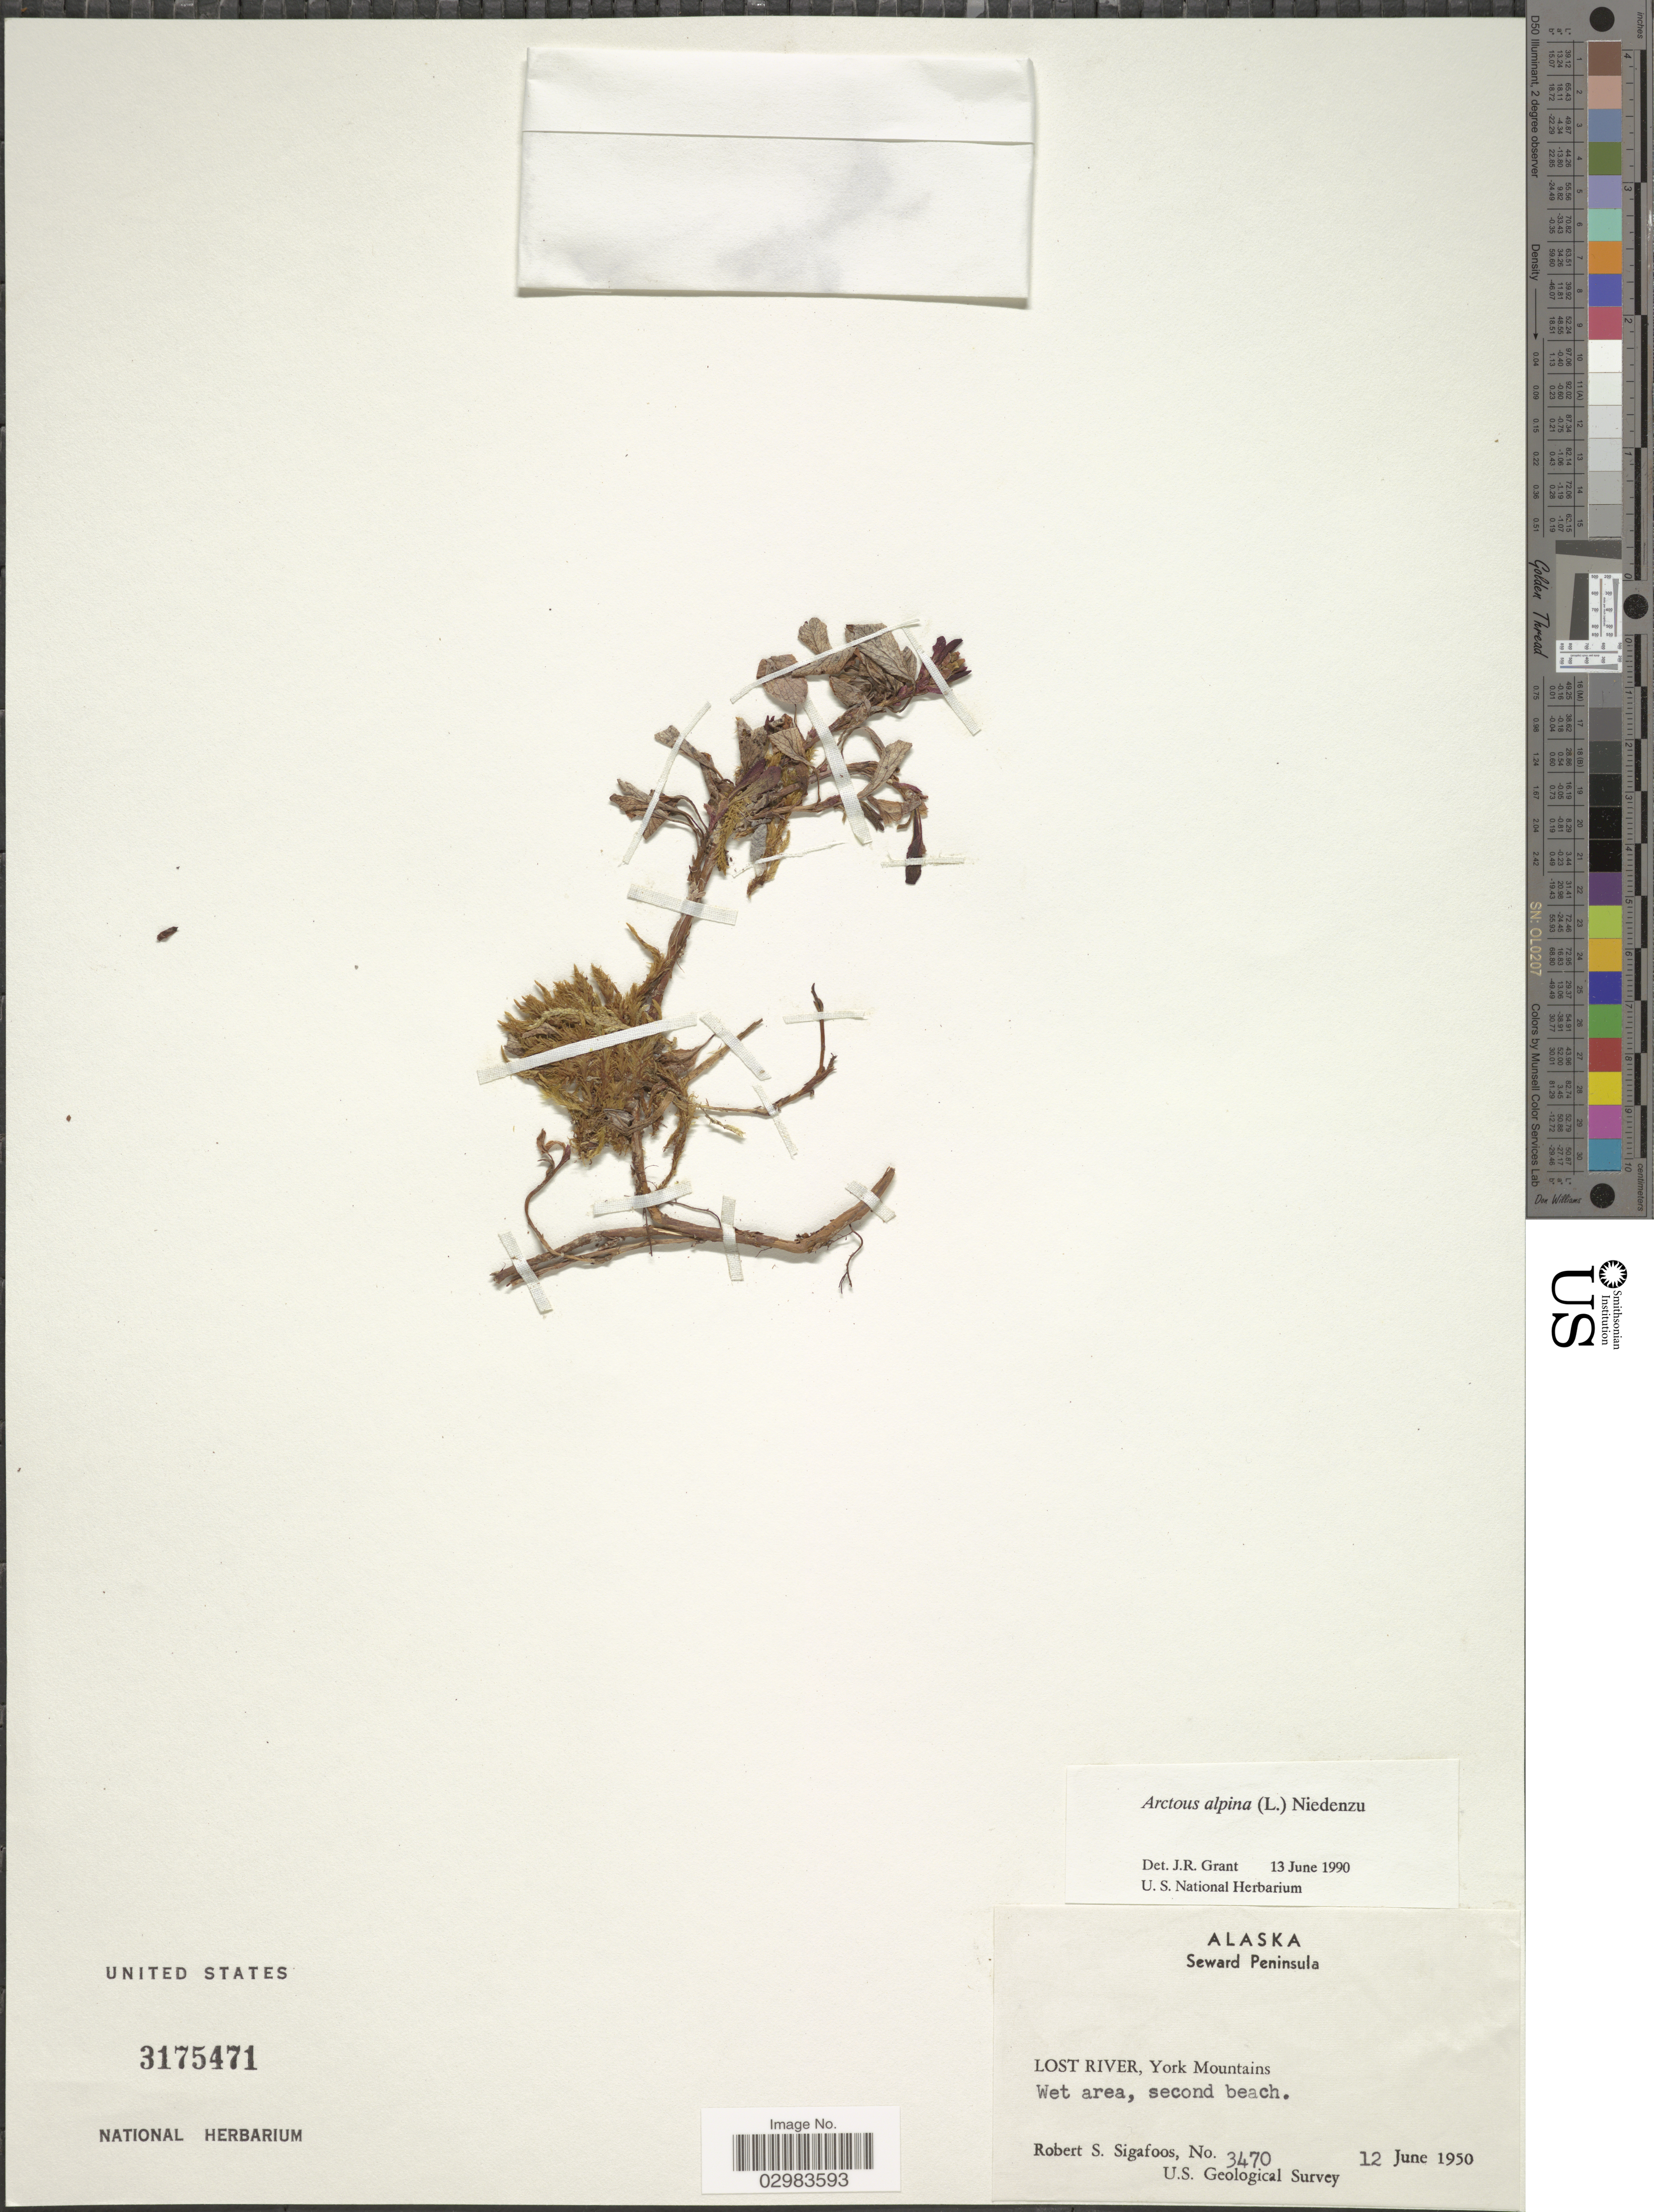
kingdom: Plantae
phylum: Tracheophyta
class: Magnoliopsida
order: Ericales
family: Ericaceae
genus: Arctostaphylos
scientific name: Arctostaphylos alpina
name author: (L.) Spreng.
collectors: R. Sigafoos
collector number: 3470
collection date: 1950-06-12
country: United States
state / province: Alaska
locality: Seward Peninsula, Lost River, York Mountains.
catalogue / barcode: US 3175471